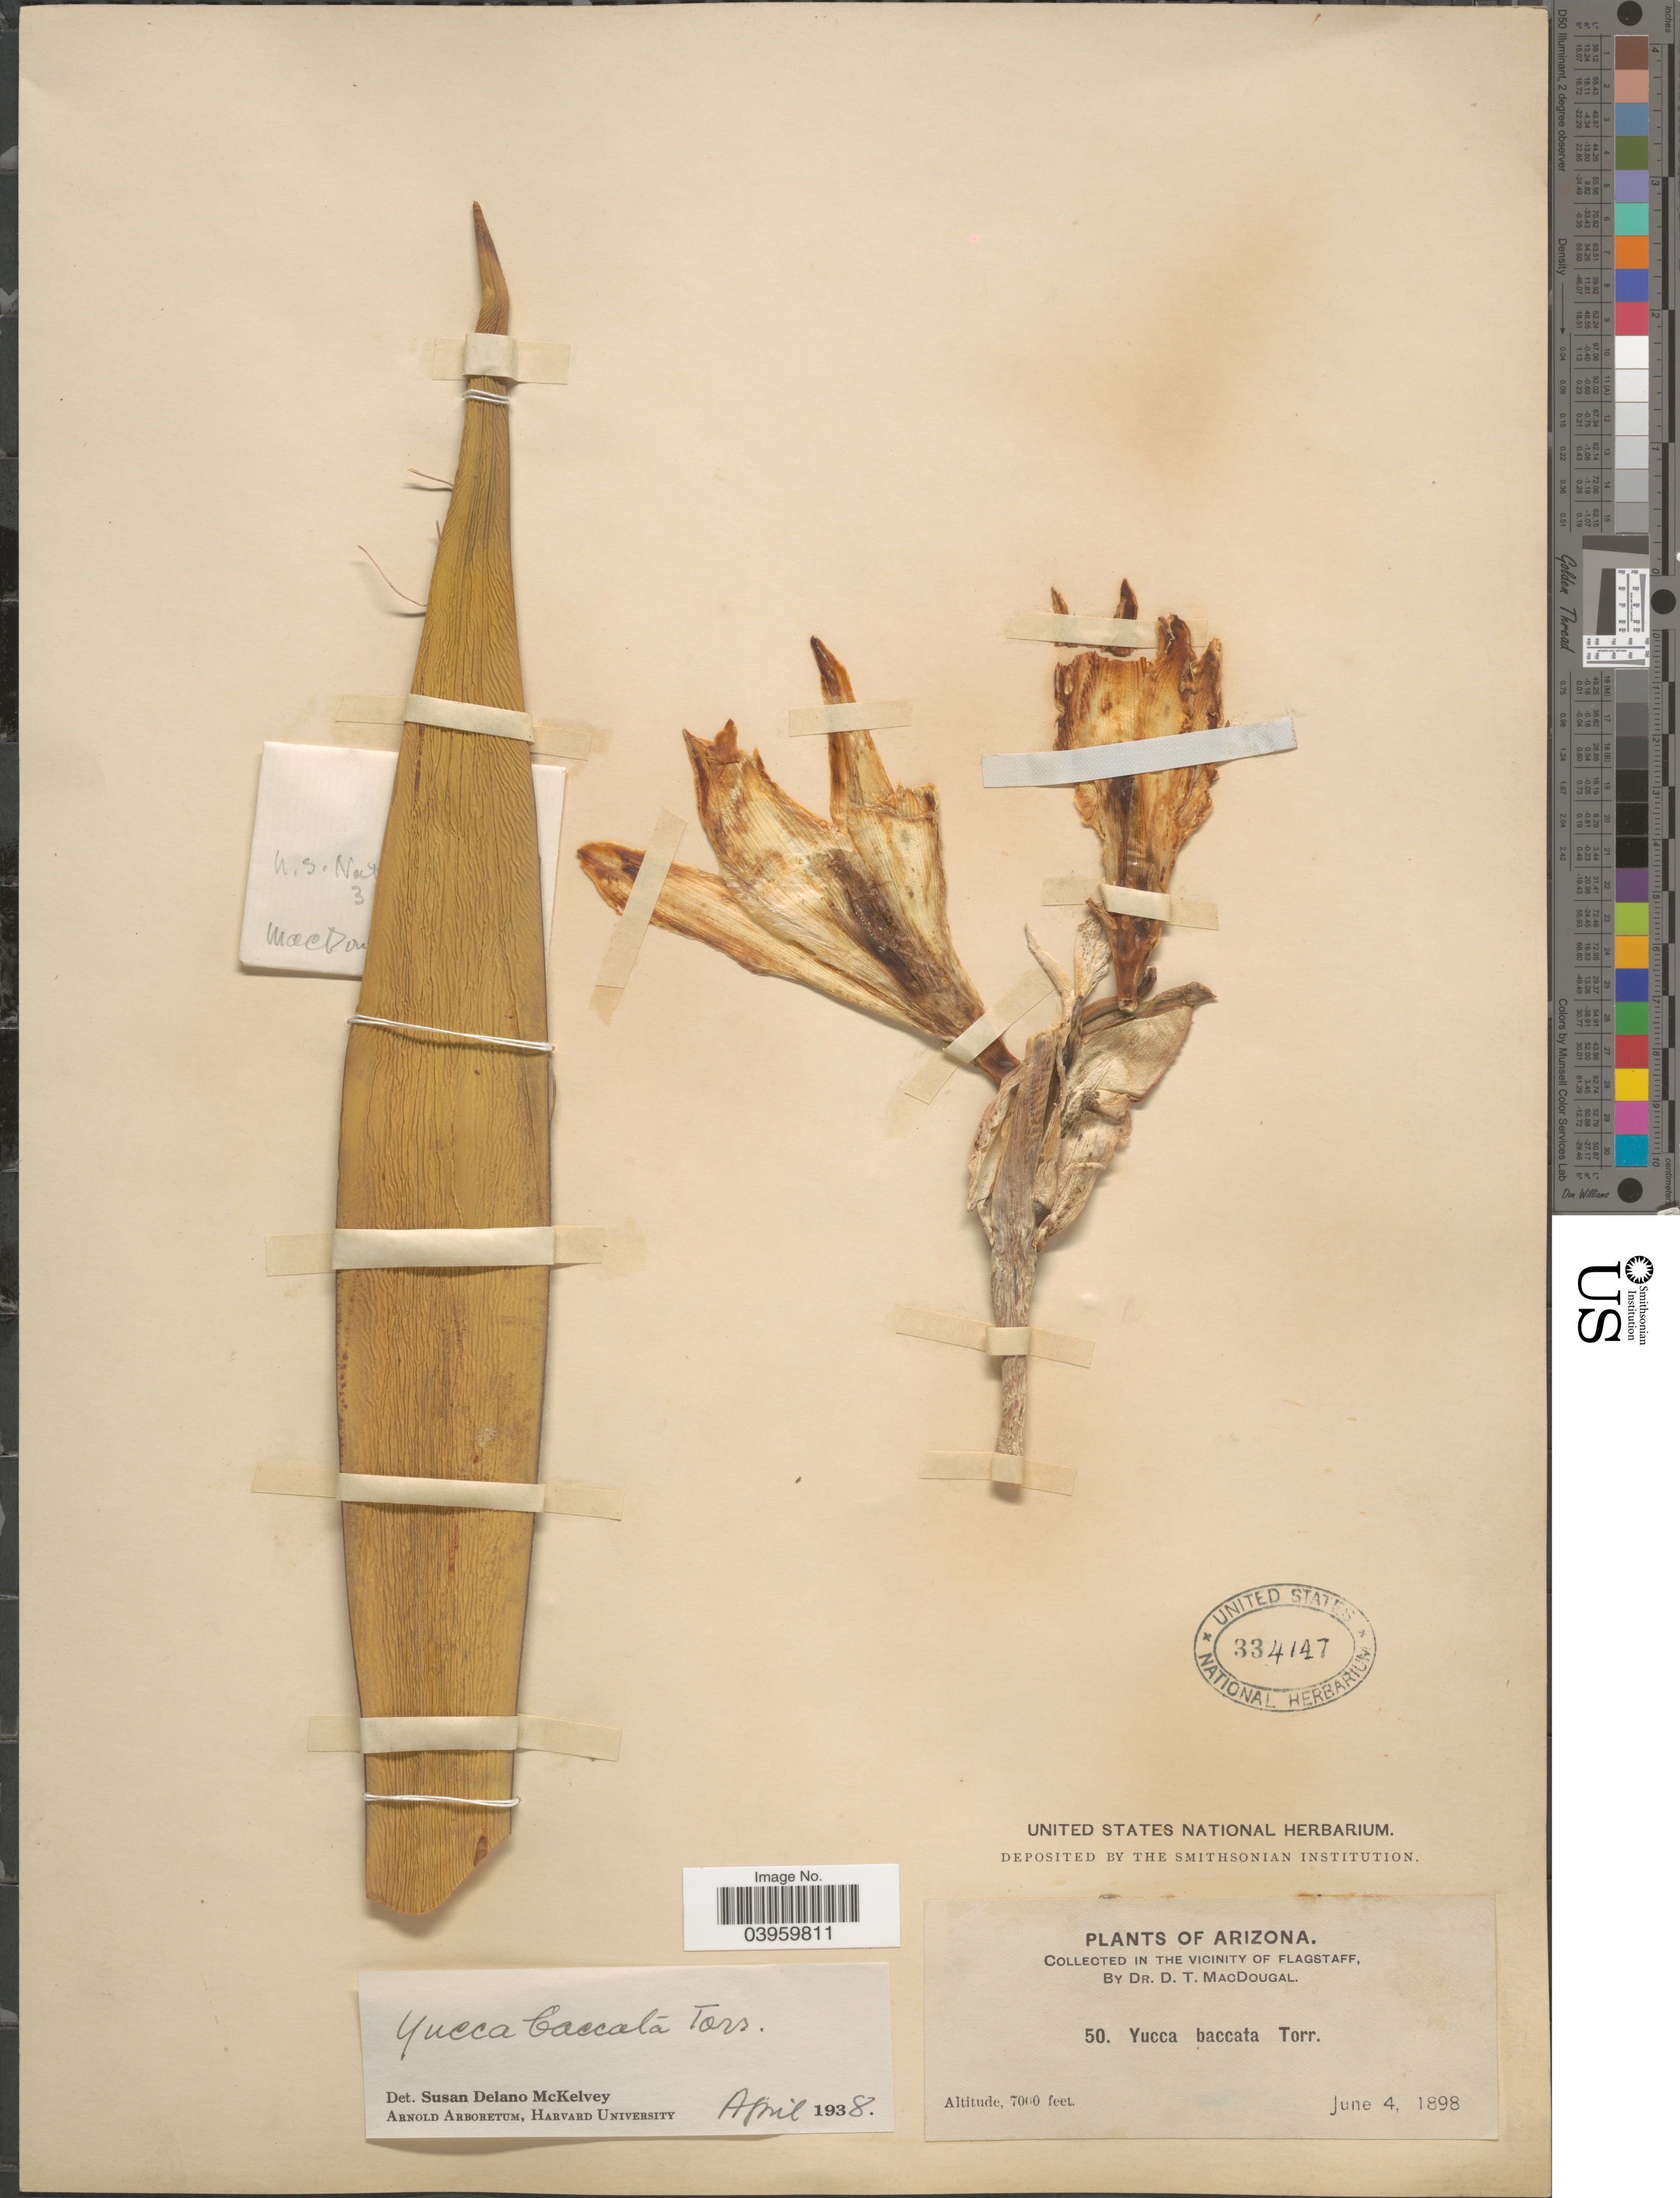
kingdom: Plantae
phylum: Tracheophyta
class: Liliopsida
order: Asparagales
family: Asparagaceae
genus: Yucca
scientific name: Yucca baccata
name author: Torr.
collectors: D. T. MacDougal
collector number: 50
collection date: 1898-06-04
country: United States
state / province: Arizona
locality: In the Vicinity of Flagstaff.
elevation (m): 2134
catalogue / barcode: US 334147